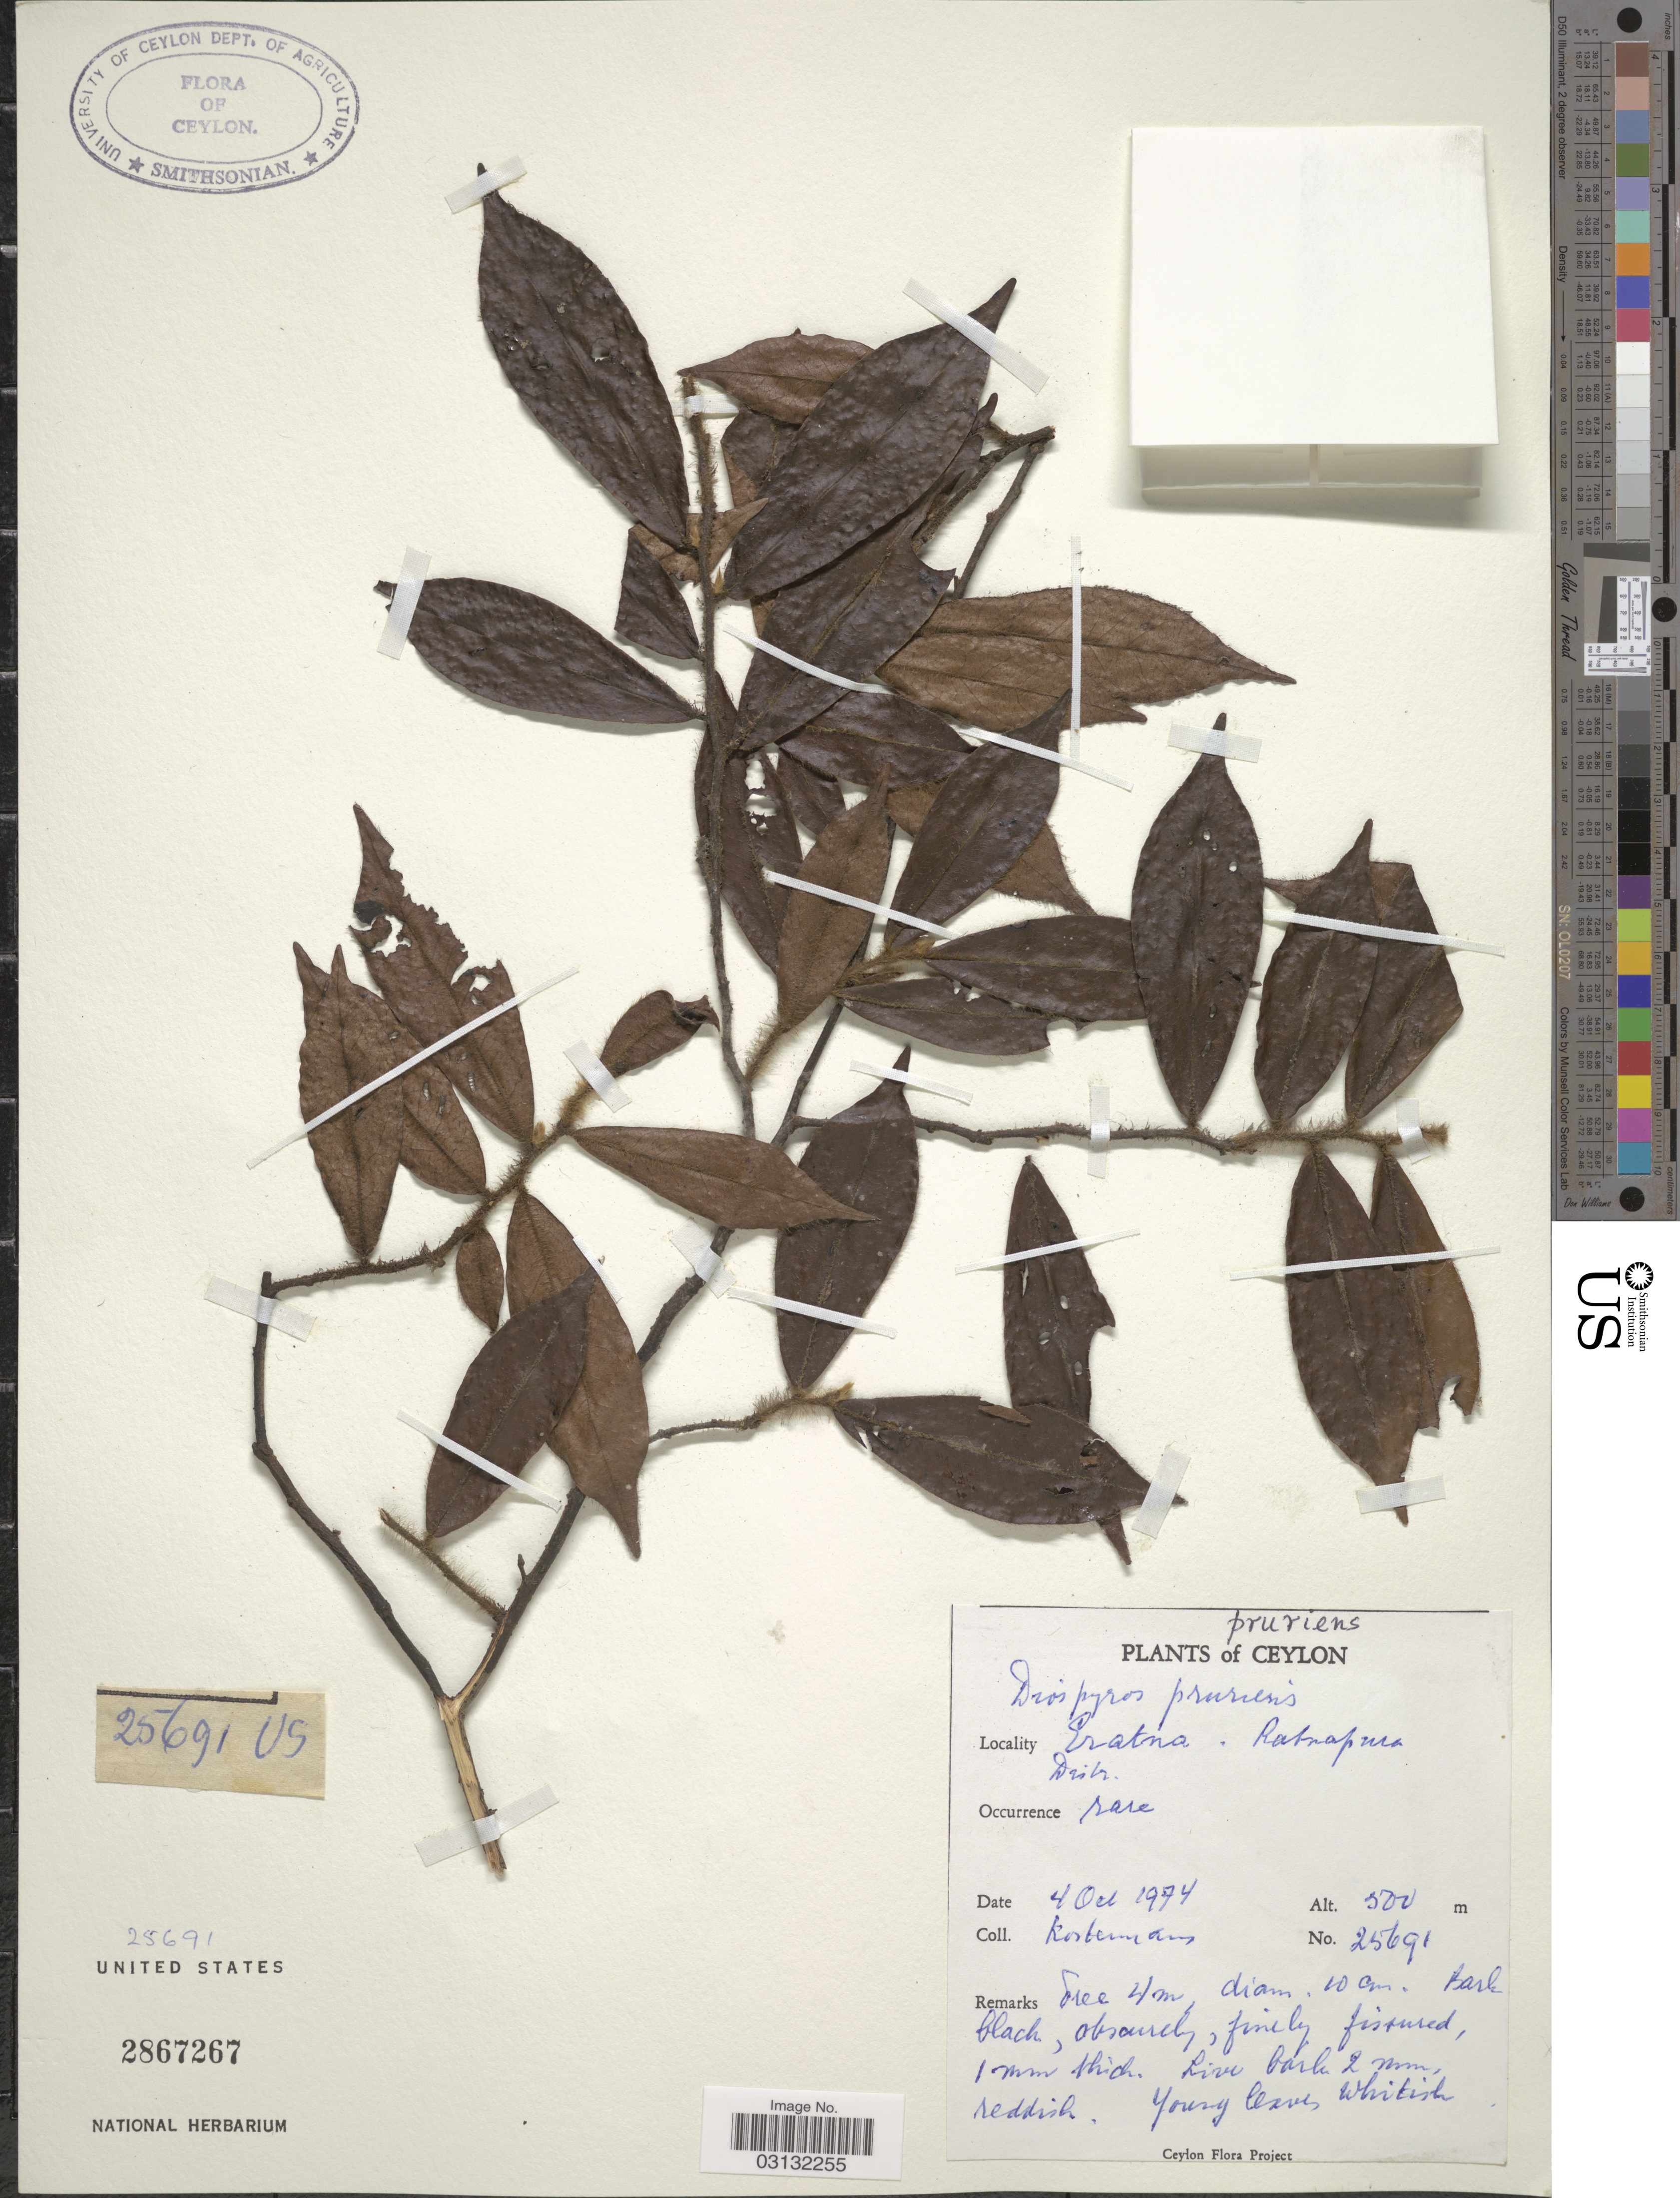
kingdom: Plantae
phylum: Tracheophyta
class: Magnoliopsida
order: Ericales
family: Ebenaceae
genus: Diospyros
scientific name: Diospyros pruriens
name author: Dalzell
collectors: Kostermans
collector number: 25691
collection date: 1974-10-04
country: Sri Lanka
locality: Ceylon. Eratna. Ratnapura Distr.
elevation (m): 500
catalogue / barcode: US 2867267